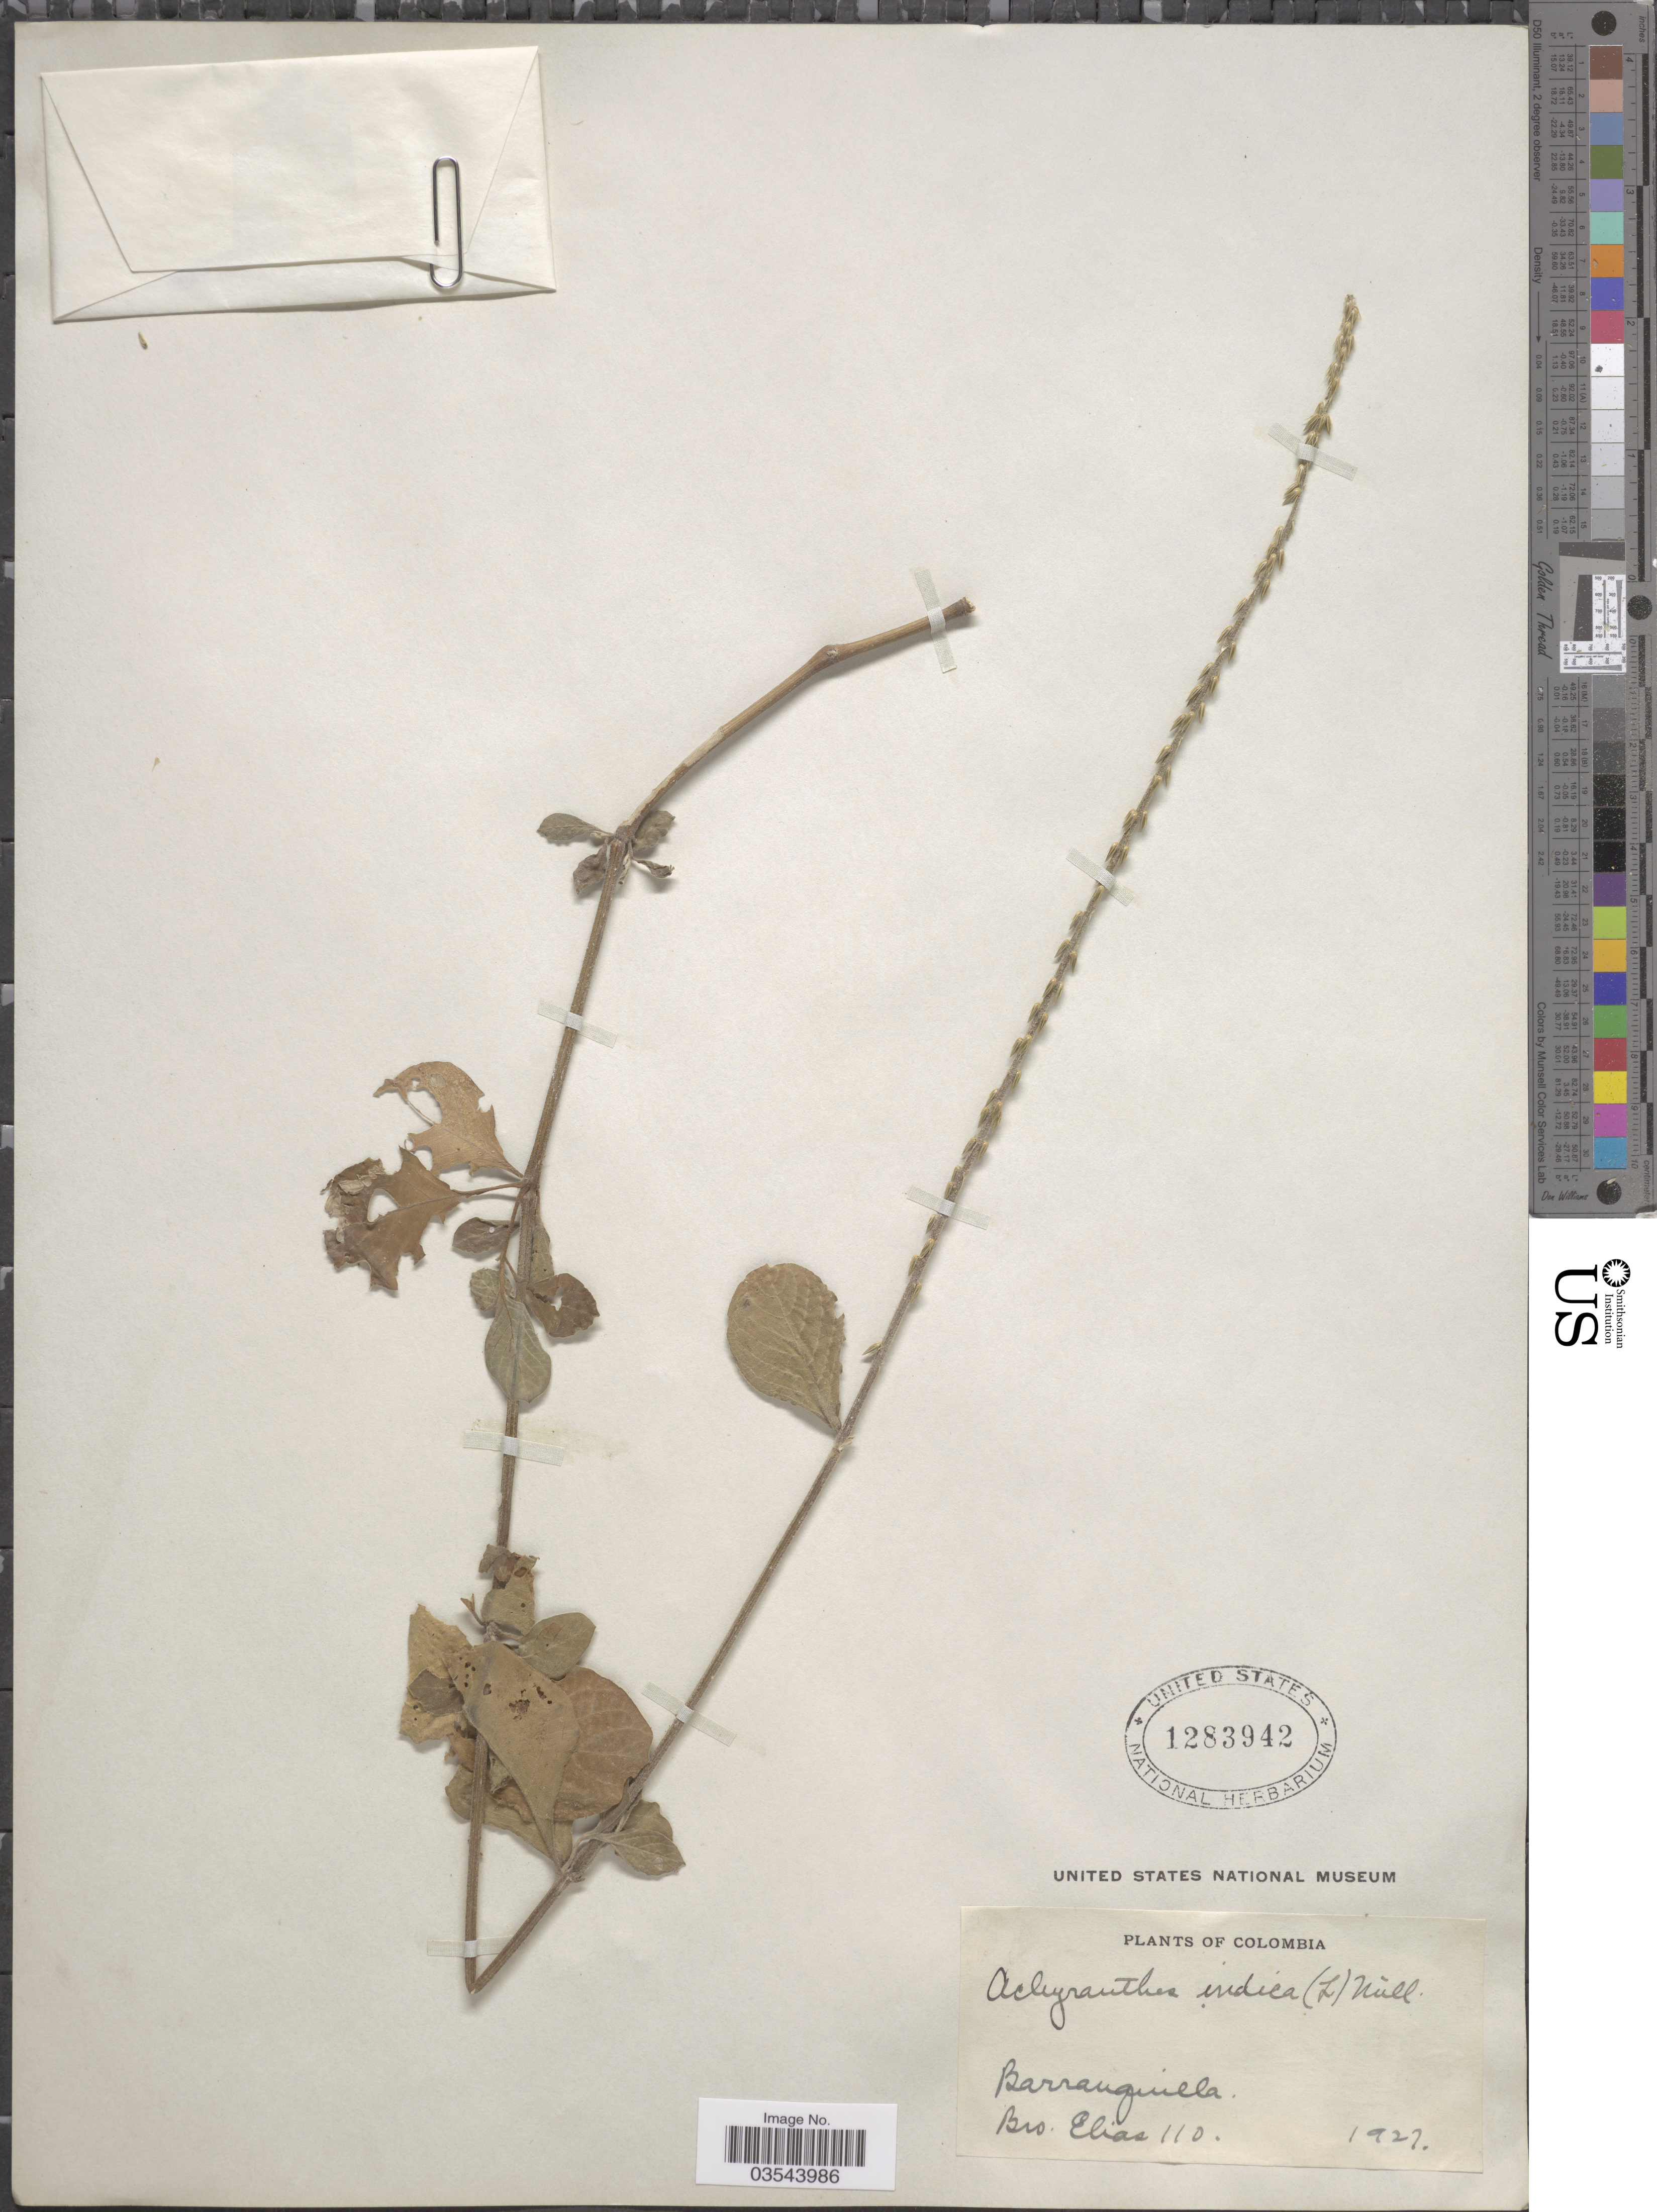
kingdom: Plantae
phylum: Tracheophyta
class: Magnoliopsida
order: Caryophyllales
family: Amaranthaceae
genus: Achyranthes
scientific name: Achyranthes indica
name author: (L.) Mill.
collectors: Bro. Elias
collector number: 110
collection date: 1927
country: Colombia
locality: Barranquilla.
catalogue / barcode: US 1283942